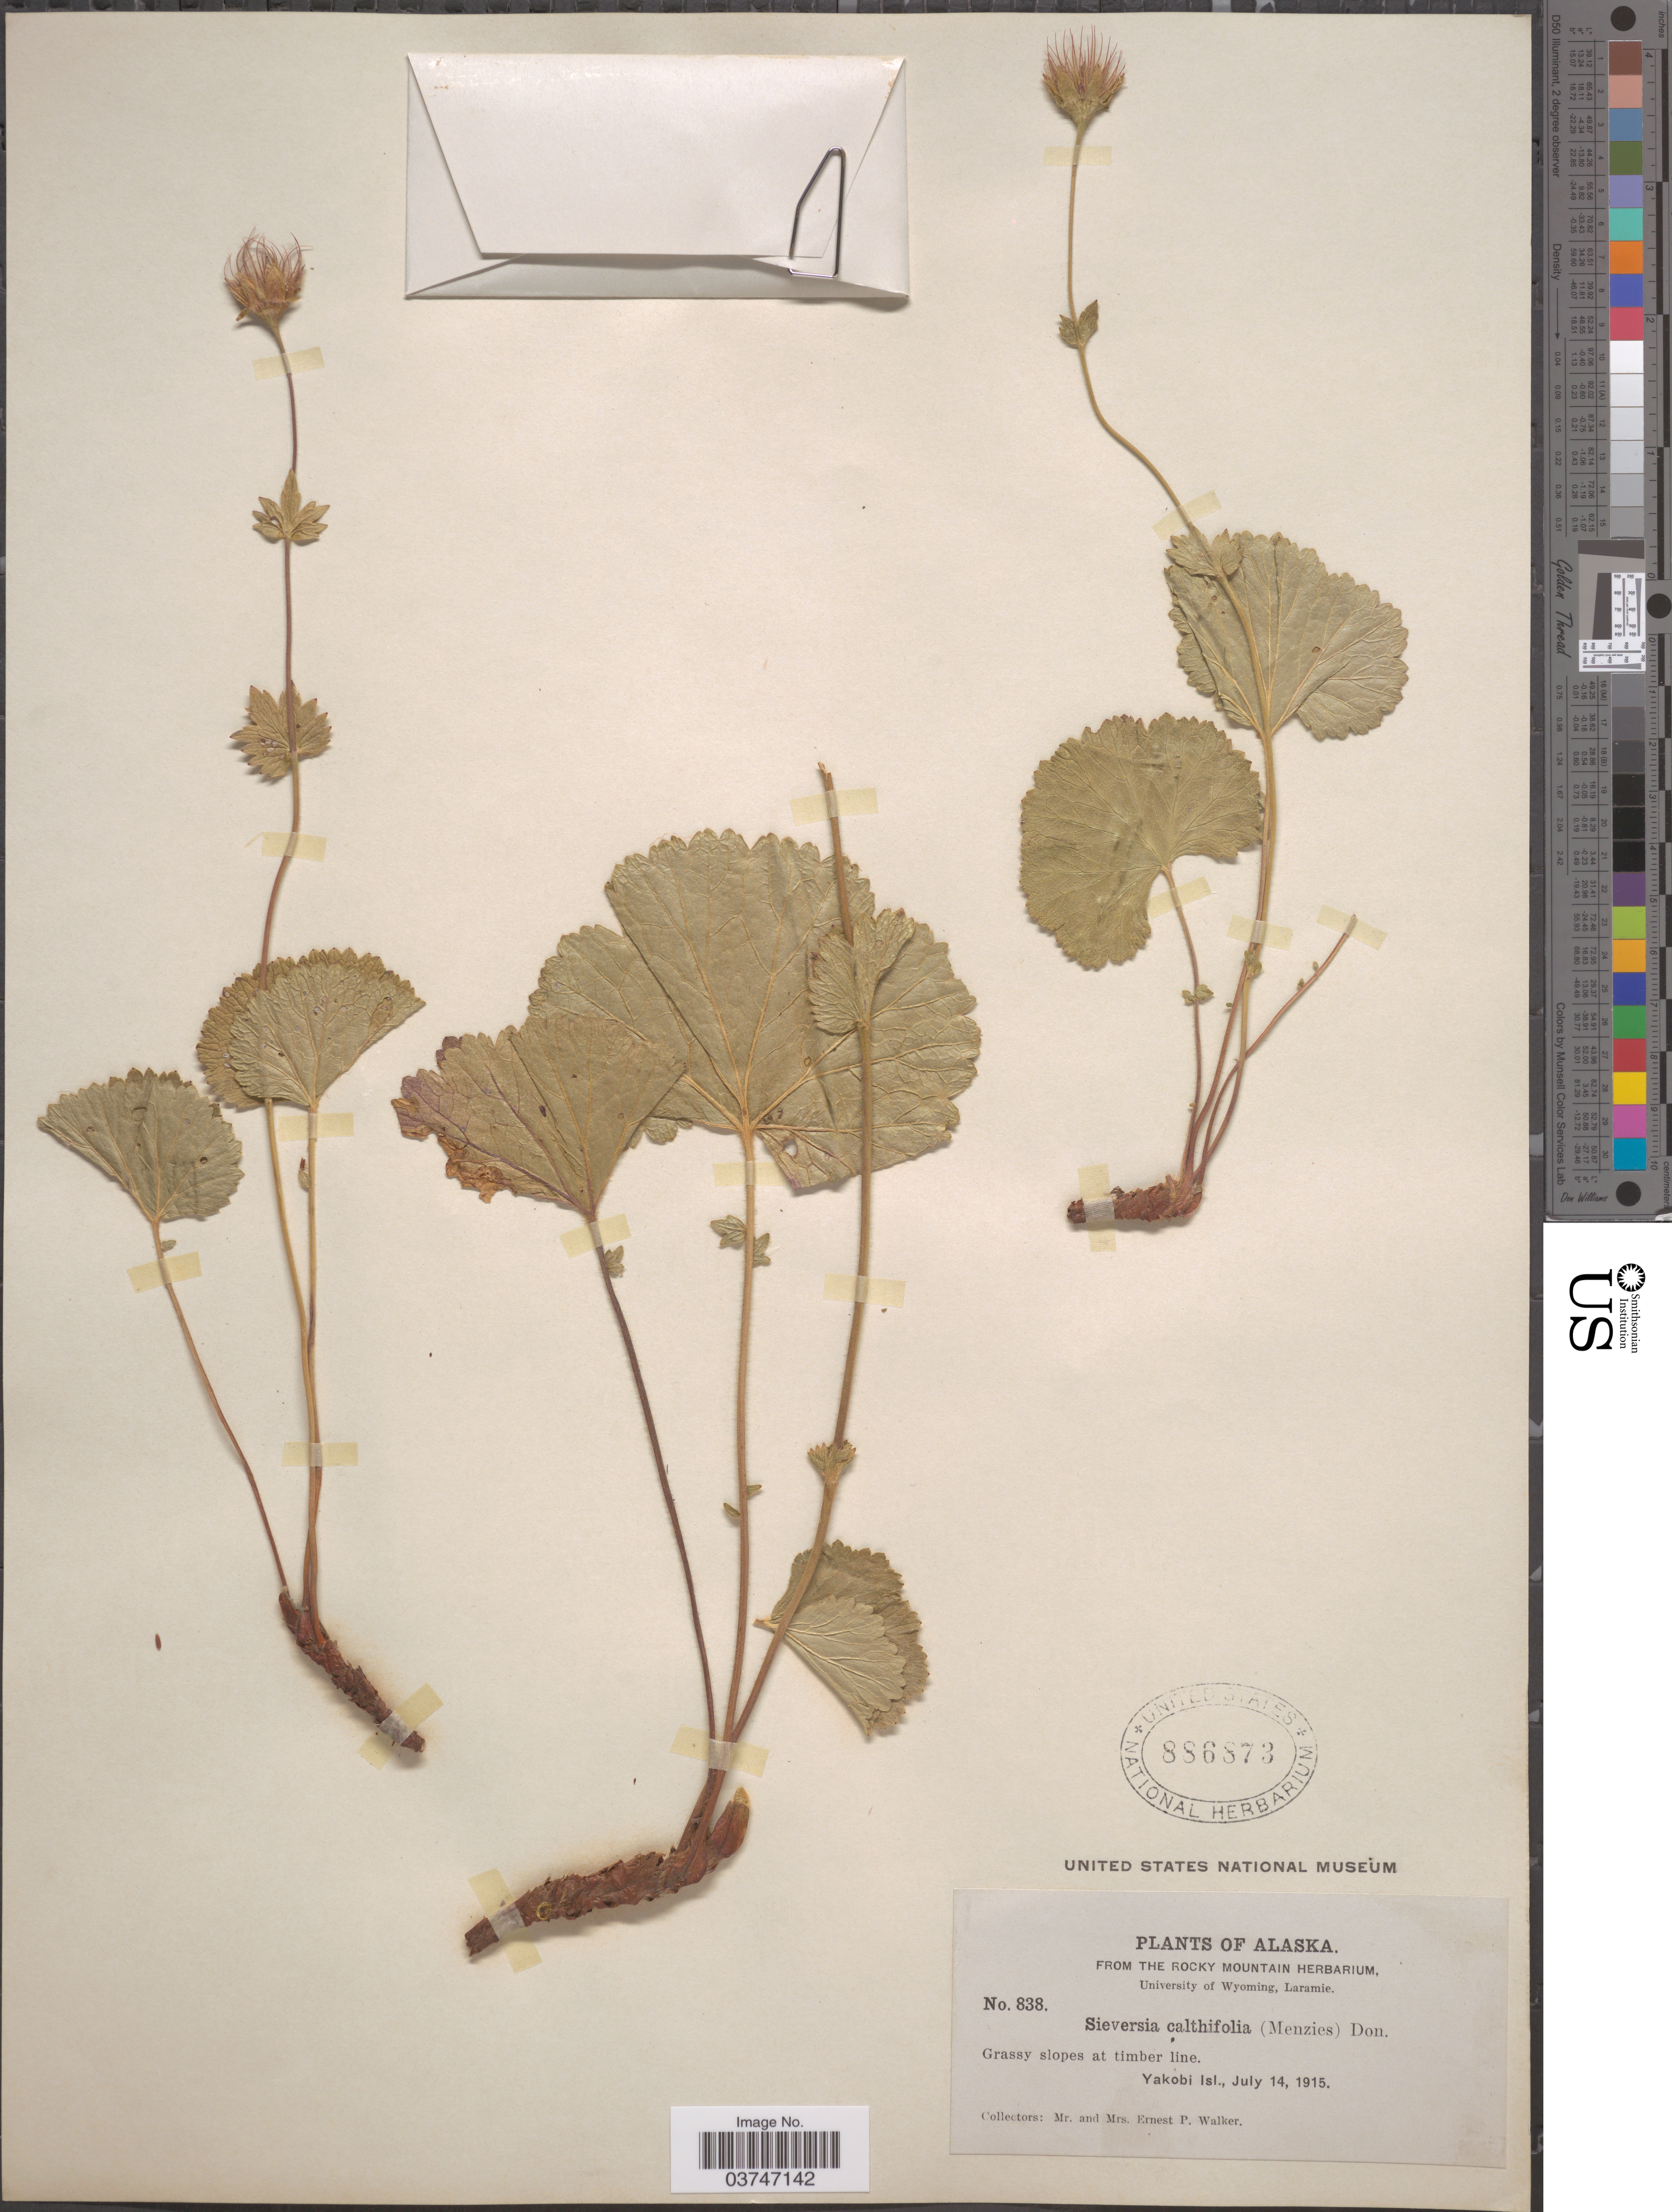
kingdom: Plantae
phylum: Tracheophyta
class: Magnoliopsida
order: Rosales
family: Rosaceae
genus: Geum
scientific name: Geum calthifolium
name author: Menzies ex Sm.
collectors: E. P. Walker & E. Walker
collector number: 838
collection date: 1915-07-14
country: United States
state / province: Alaska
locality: At timber line. Yakobi Isl.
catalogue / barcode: US 886873